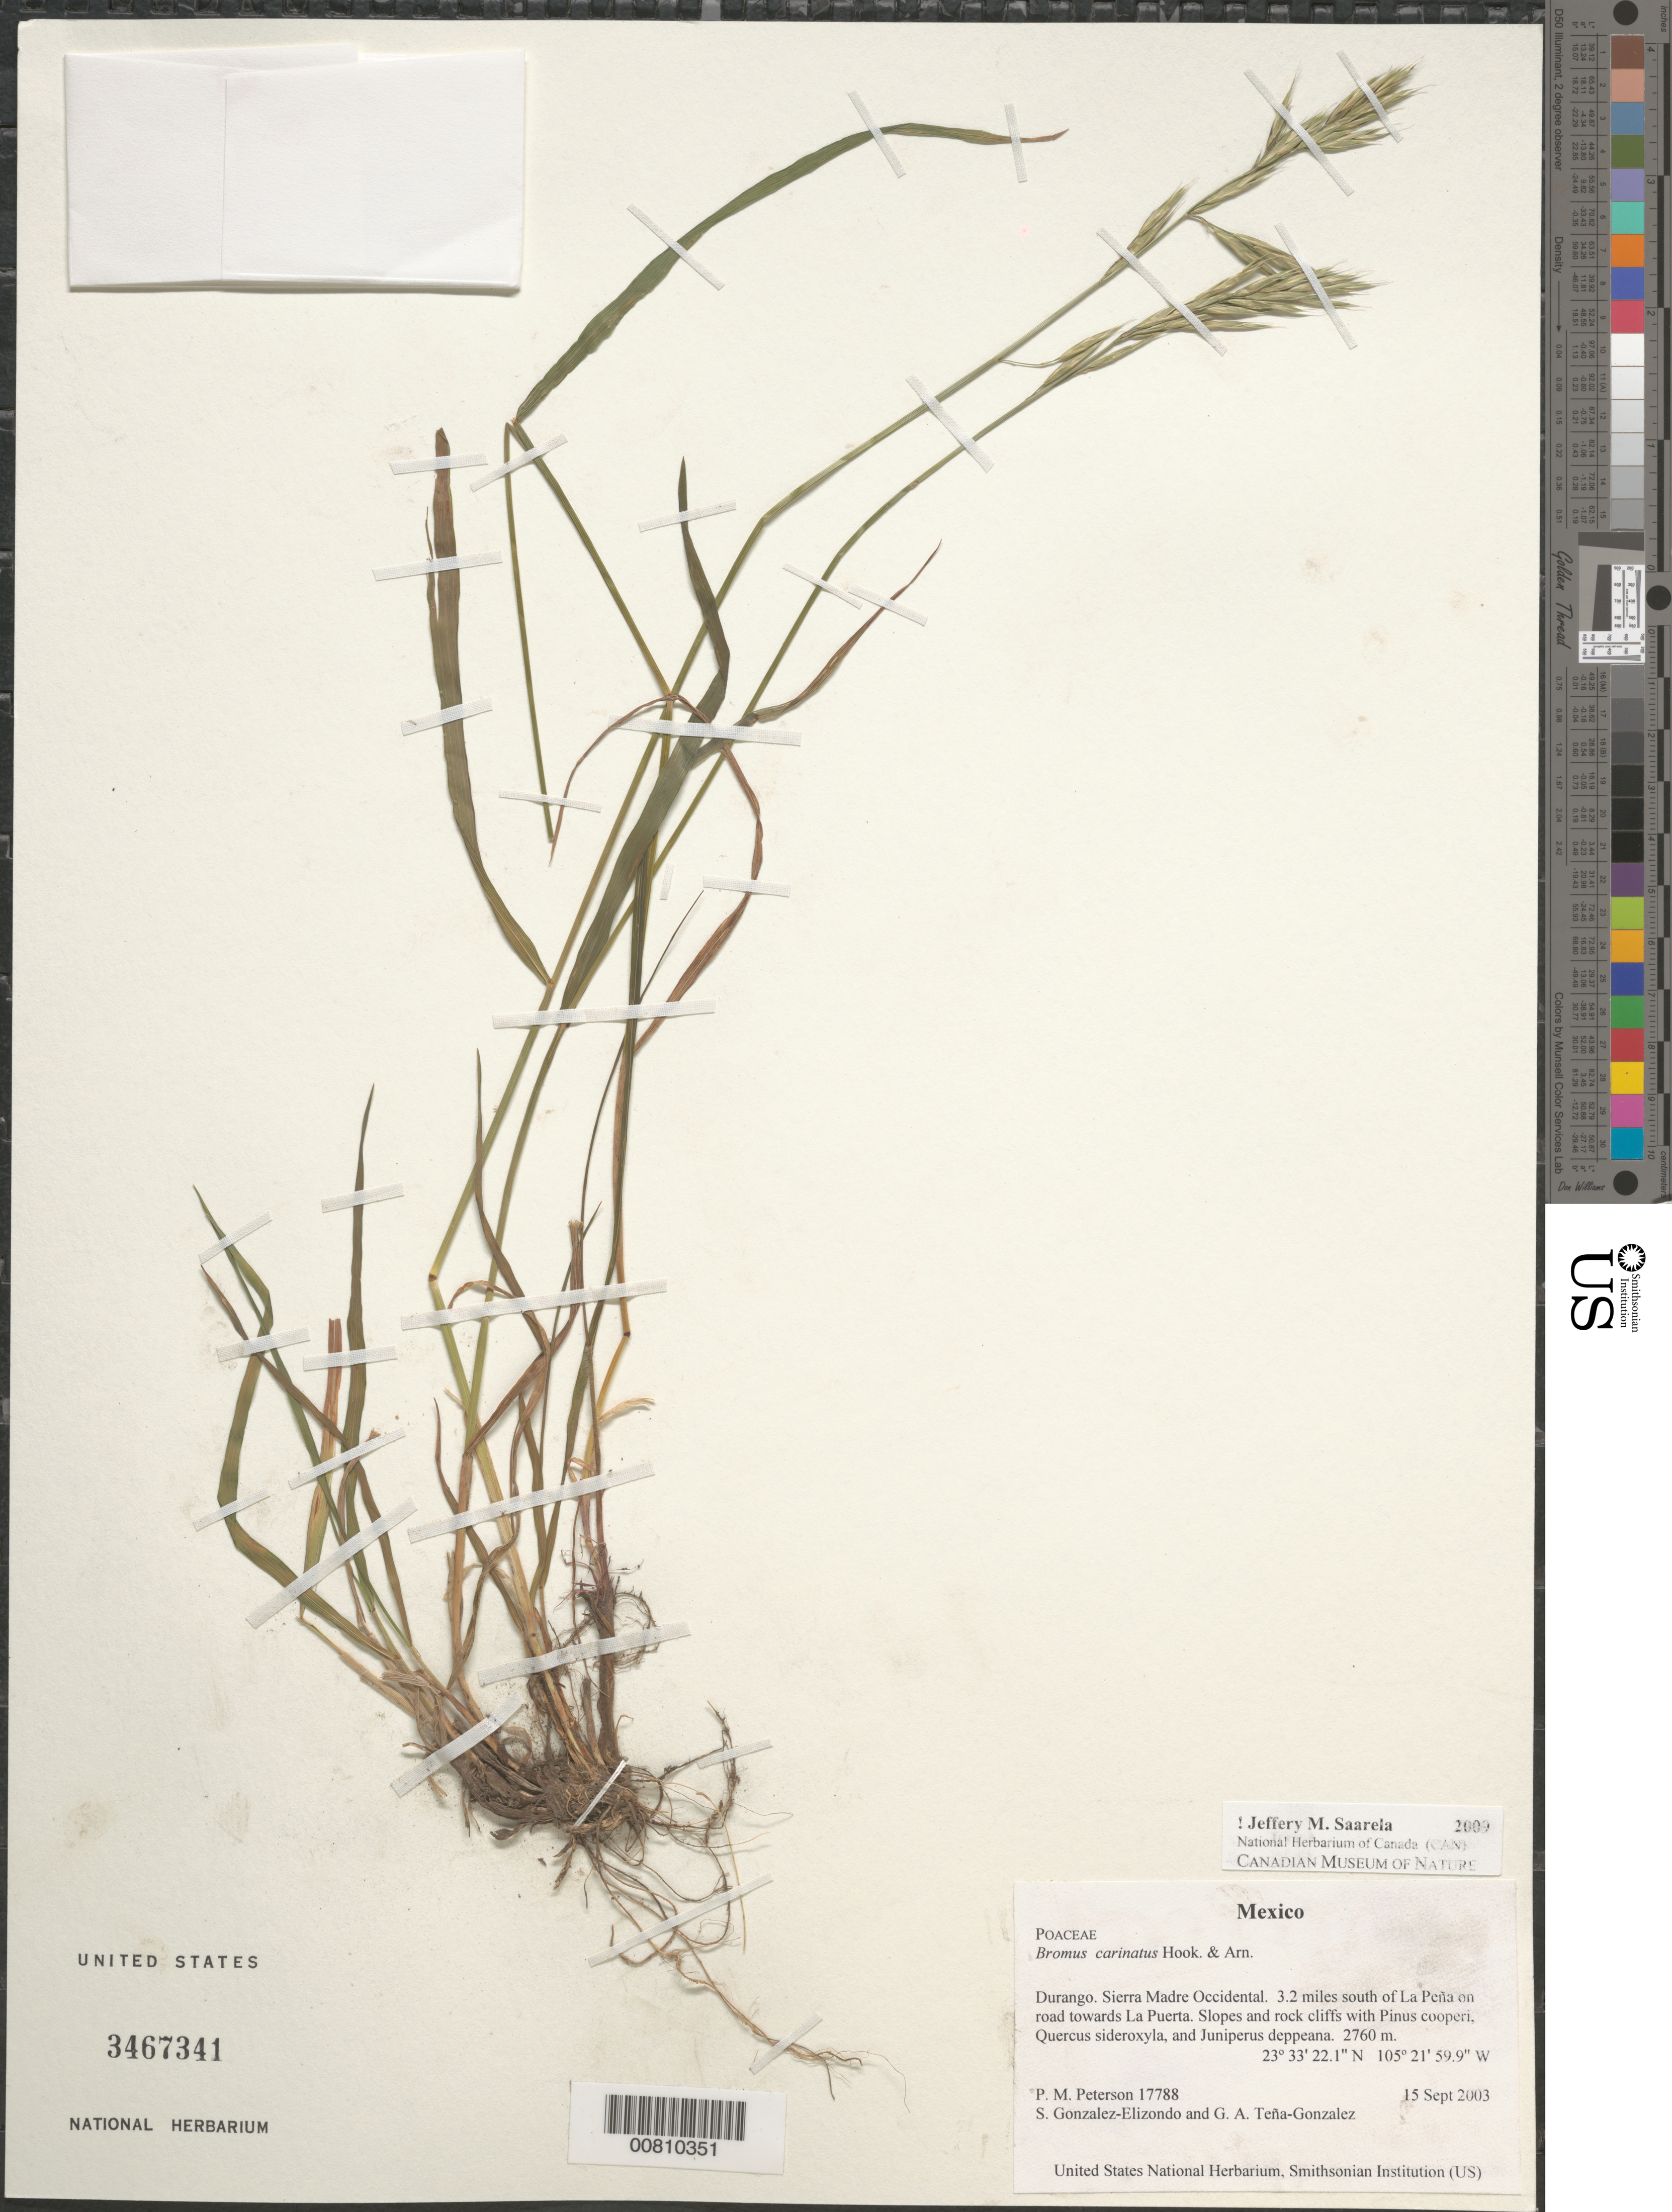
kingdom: Plantae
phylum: Tracheophyta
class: Liliopsida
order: Poales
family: Poaceae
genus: Bromus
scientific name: Bromus carinatus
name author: Hook. & Arn.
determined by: Saarela, J. M., (CAN), Canadian Museum of Nature (CANADA)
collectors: P. M. Peterson, M. S. González-Elizondo & G. Teña-Gonzalez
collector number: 17788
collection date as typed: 15 Sep 2003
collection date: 2003-09-15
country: Mexico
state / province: Durango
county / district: Sierra Madre Occidental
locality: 3.2 miles south of La Peña on road towards La Puerta. Slopes and rock cliffs with Pinus cooperi, Quercus sideroxyla, and Juniperus deppeana.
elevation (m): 2760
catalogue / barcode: US 3467341